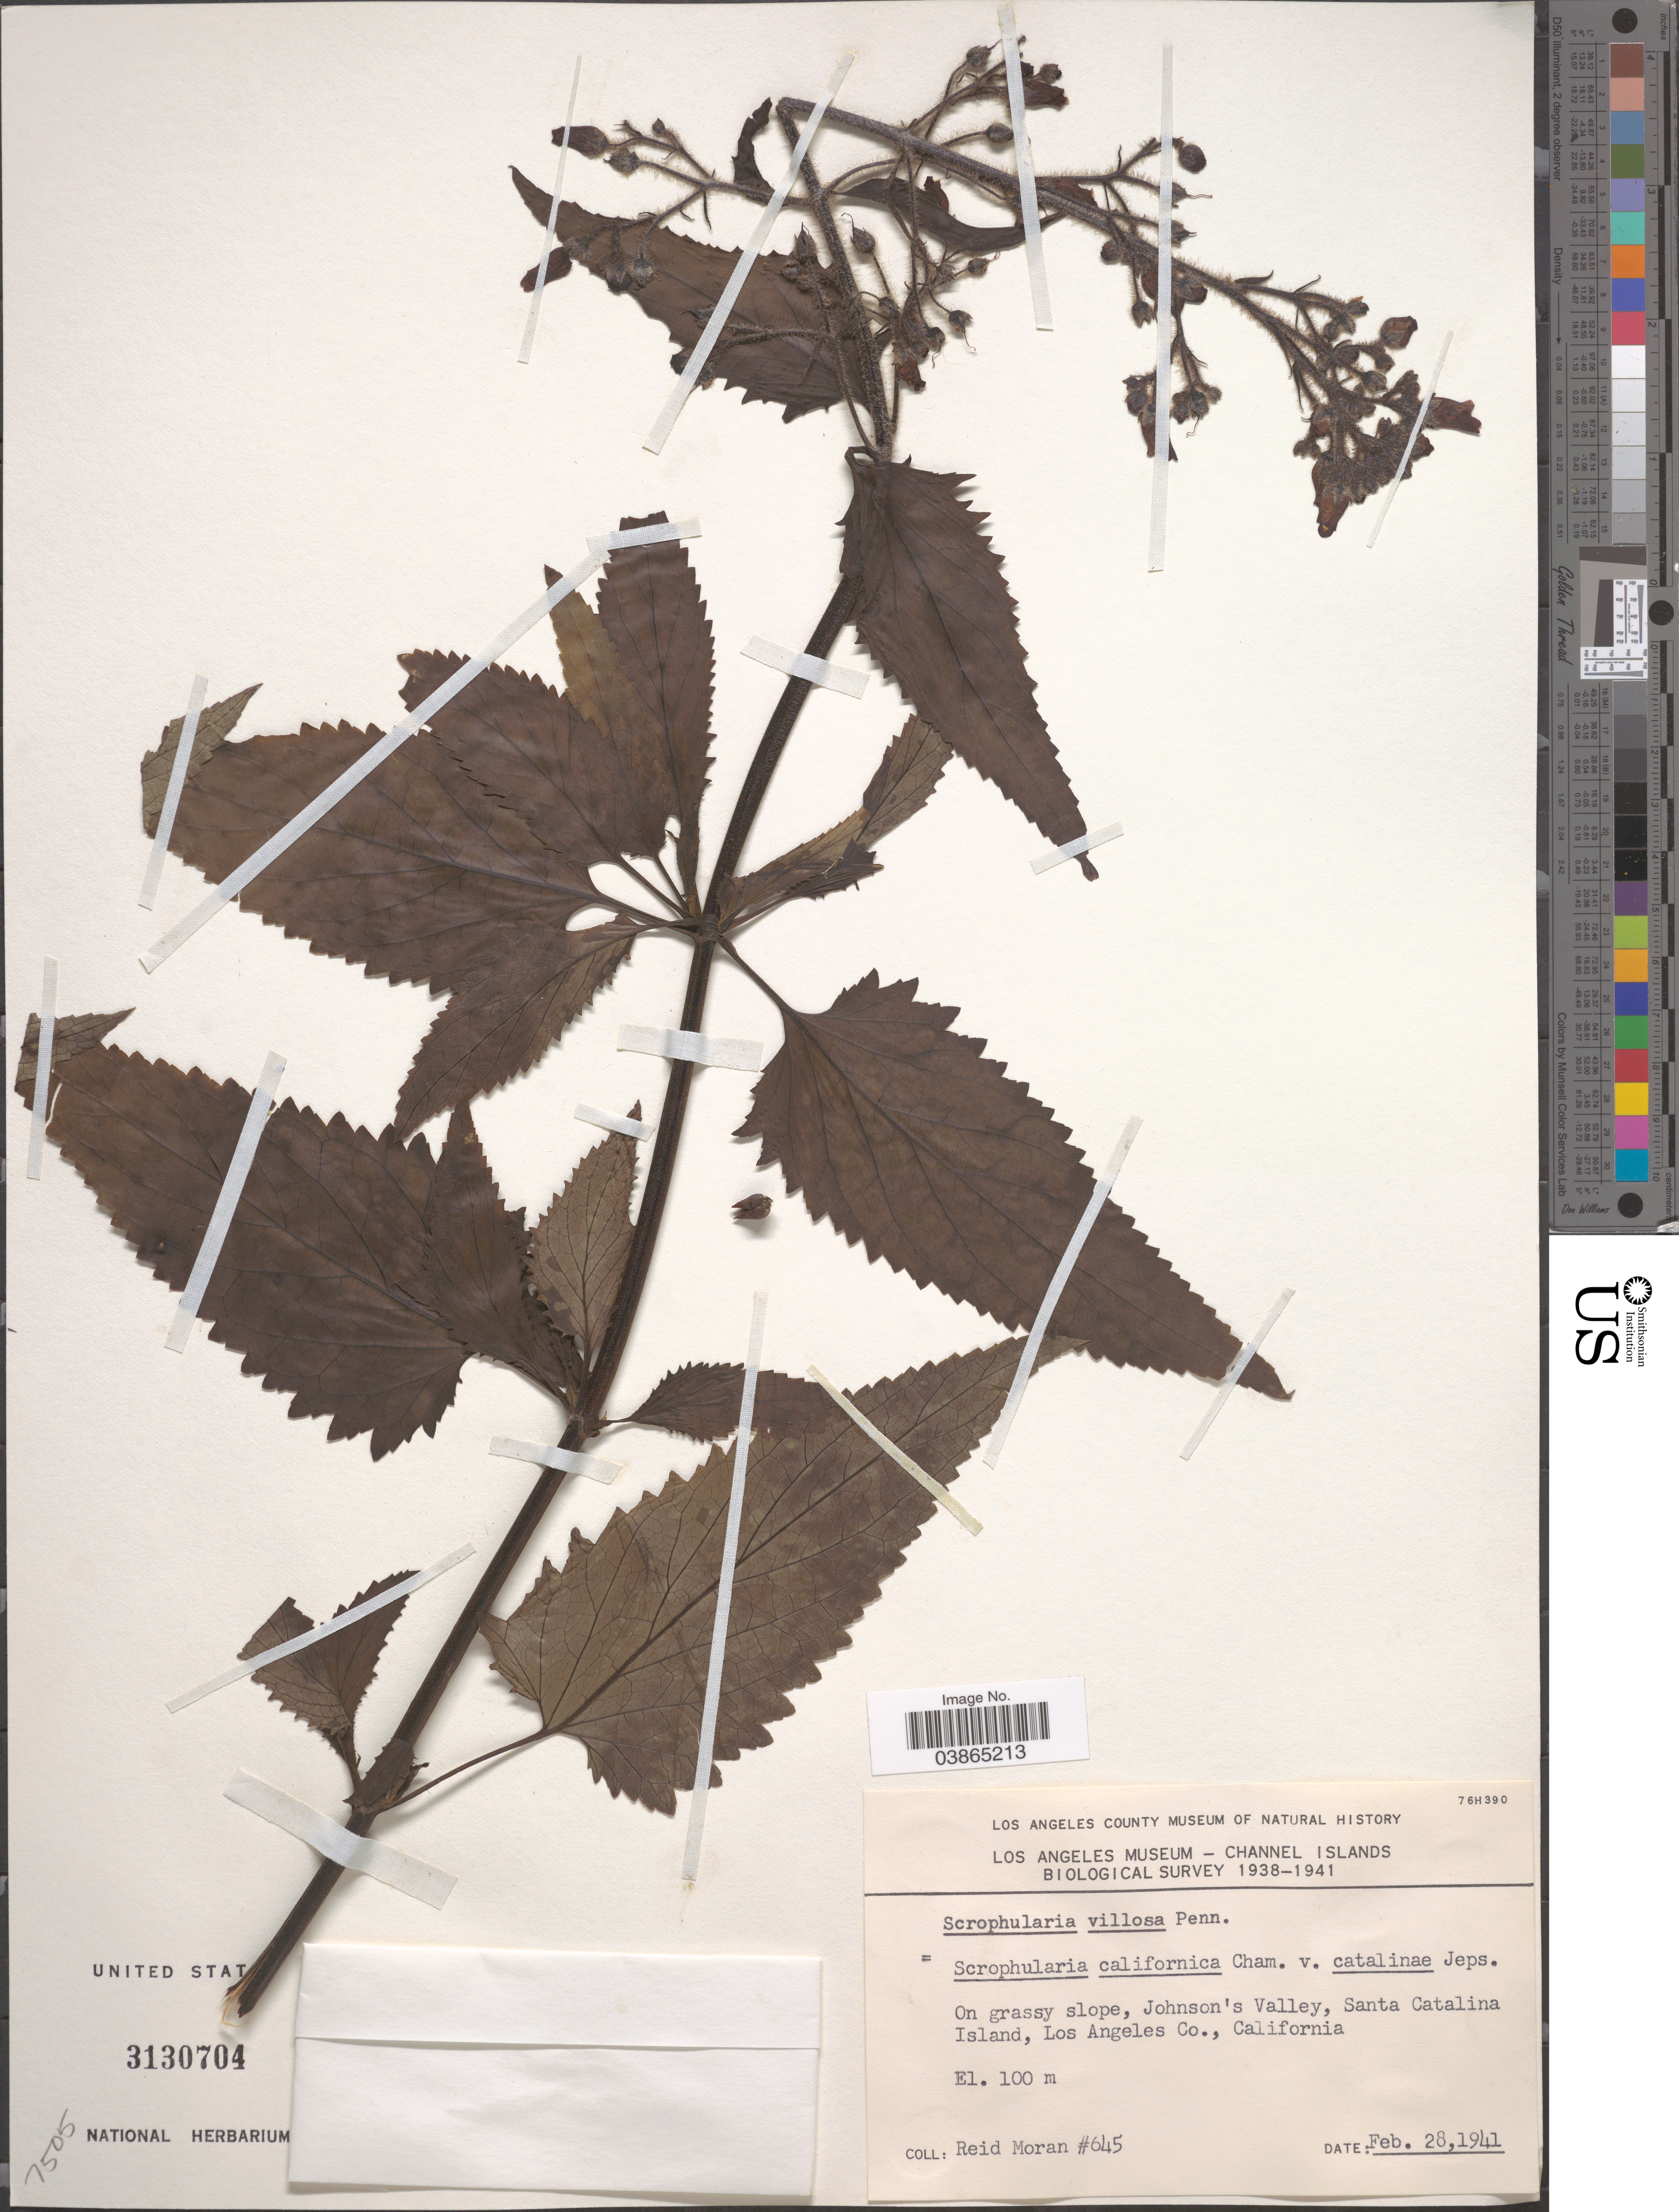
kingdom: Plantae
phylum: Tracheophyta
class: Magnoliopsida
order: Lamiales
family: Scrophulariaceae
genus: Scrophularia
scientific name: Scrophularia villosa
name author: Pennell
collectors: R. Moran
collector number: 645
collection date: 1941-02-28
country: United States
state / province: California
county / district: Los Angeles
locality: On grassy slope, Johnson's Valley, Santa Catalina Island, Los Angeles Co.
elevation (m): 100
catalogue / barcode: US 3130704